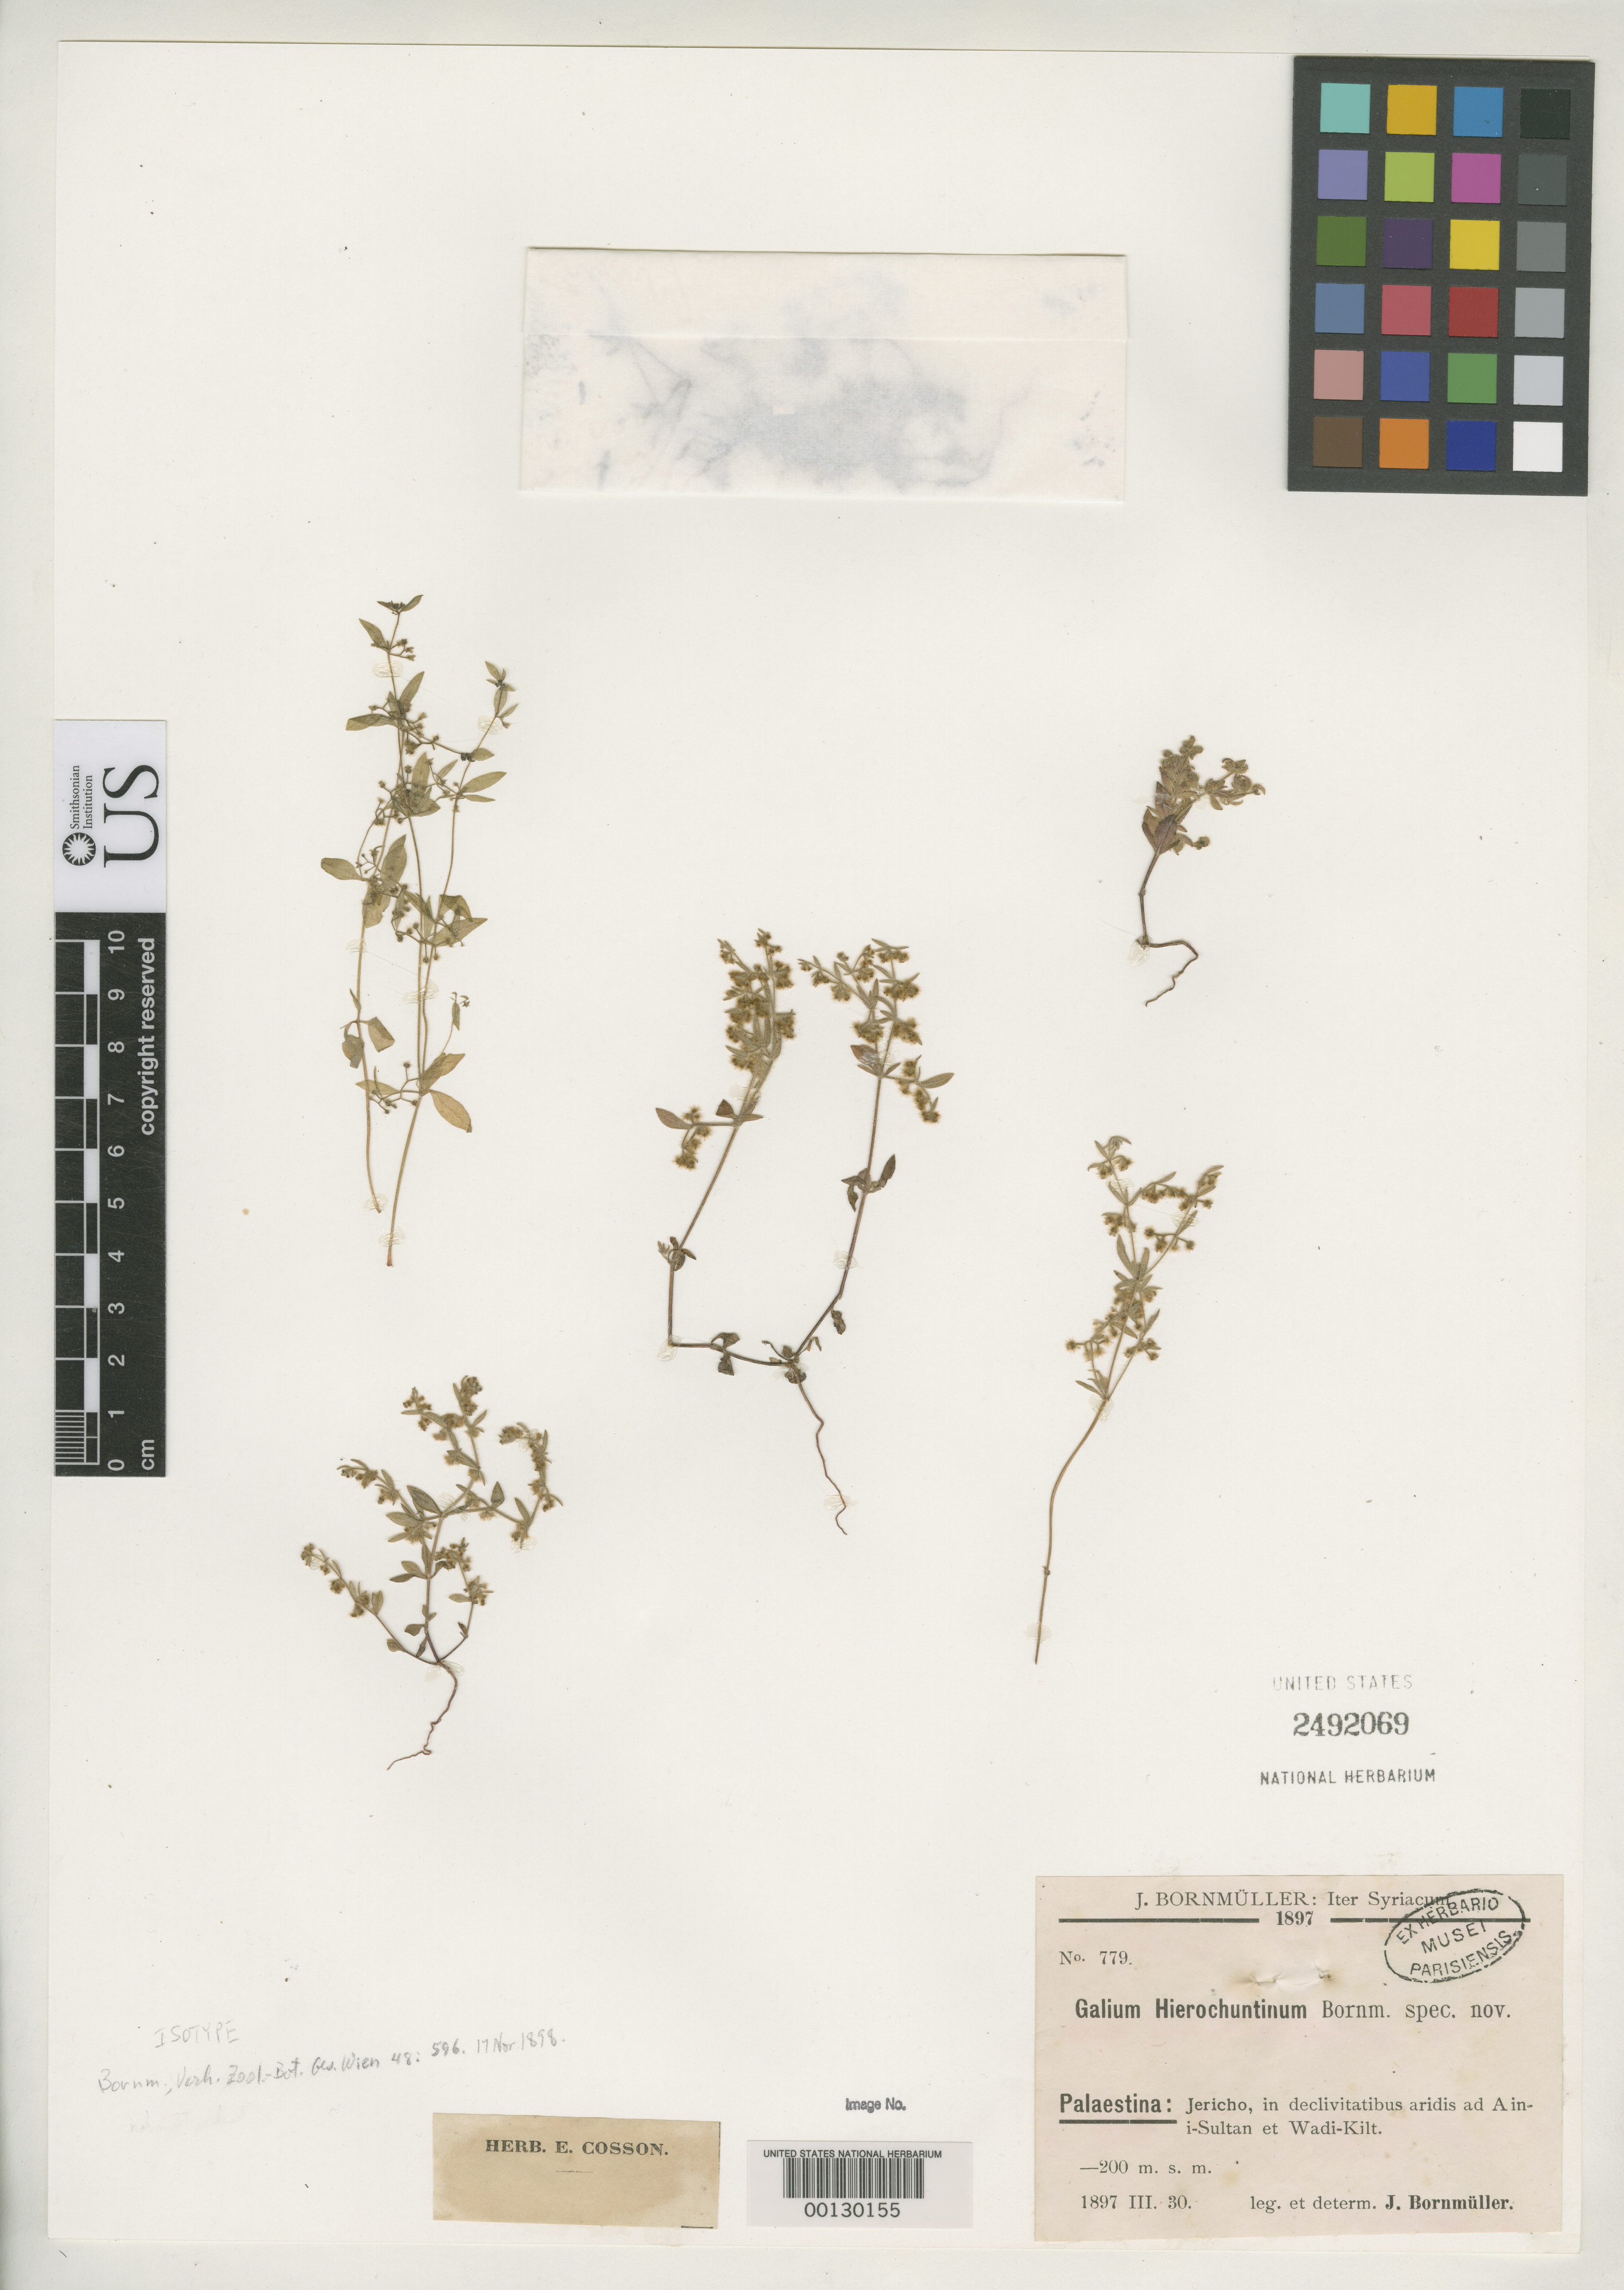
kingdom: Plantae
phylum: Tracheophyta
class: Magnoliopsida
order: Gentianales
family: Rubiaceae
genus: Galium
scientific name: Galium hierochuntinum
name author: Bornm.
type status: Isotype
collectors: J. Bornmüller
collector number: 779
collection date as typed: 30 Mar 1897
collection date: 1897-03-30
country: Jordan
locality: Jericho.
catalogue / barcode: US 2492069